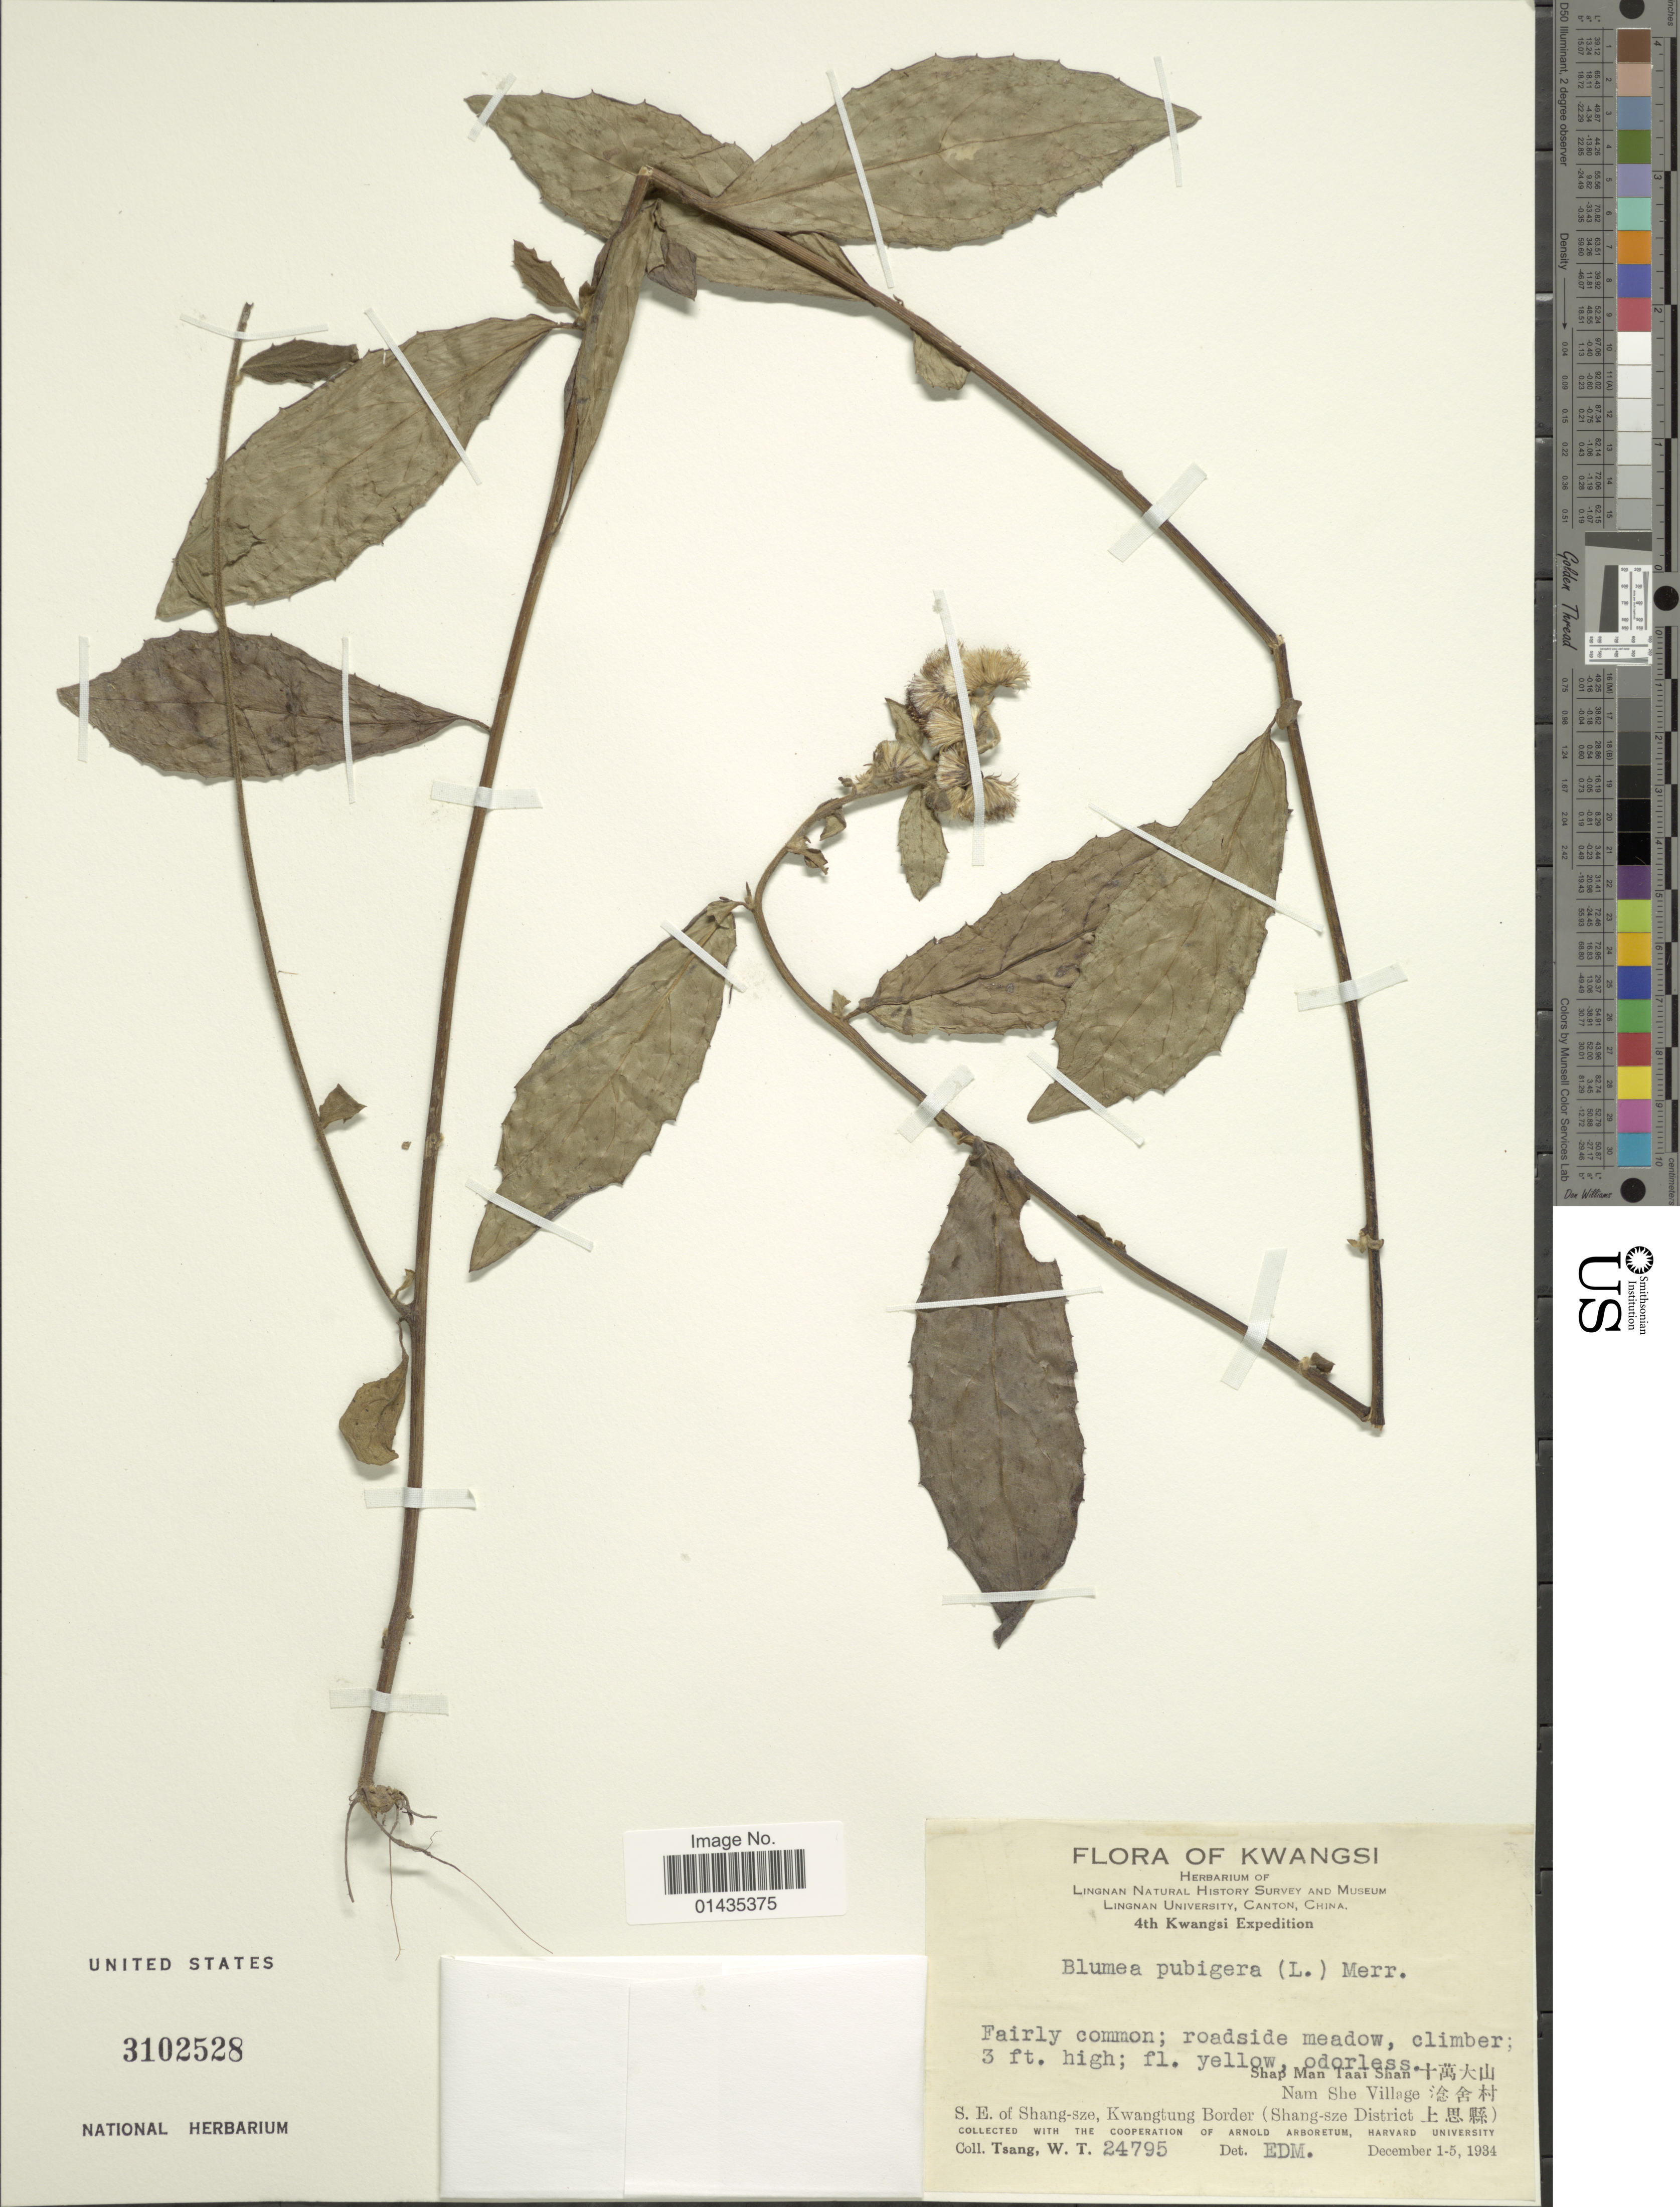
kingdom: Plantae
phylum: Tracheophyta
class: Magnoliopsida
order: Asterales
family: Asteraceae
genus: Blumea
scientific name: Blumea pubigera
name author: (L.) Merr.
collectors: W. T. Tsang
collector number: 24795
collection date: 1934-12-01/1934-12-05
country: China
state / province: Guangxi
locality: Kwangsi, Shap Man Taai Shan, Nam She Village, S. E. of Shang-sze, Kwangtung Border (Shang-sze District)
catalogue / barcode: US 3102528